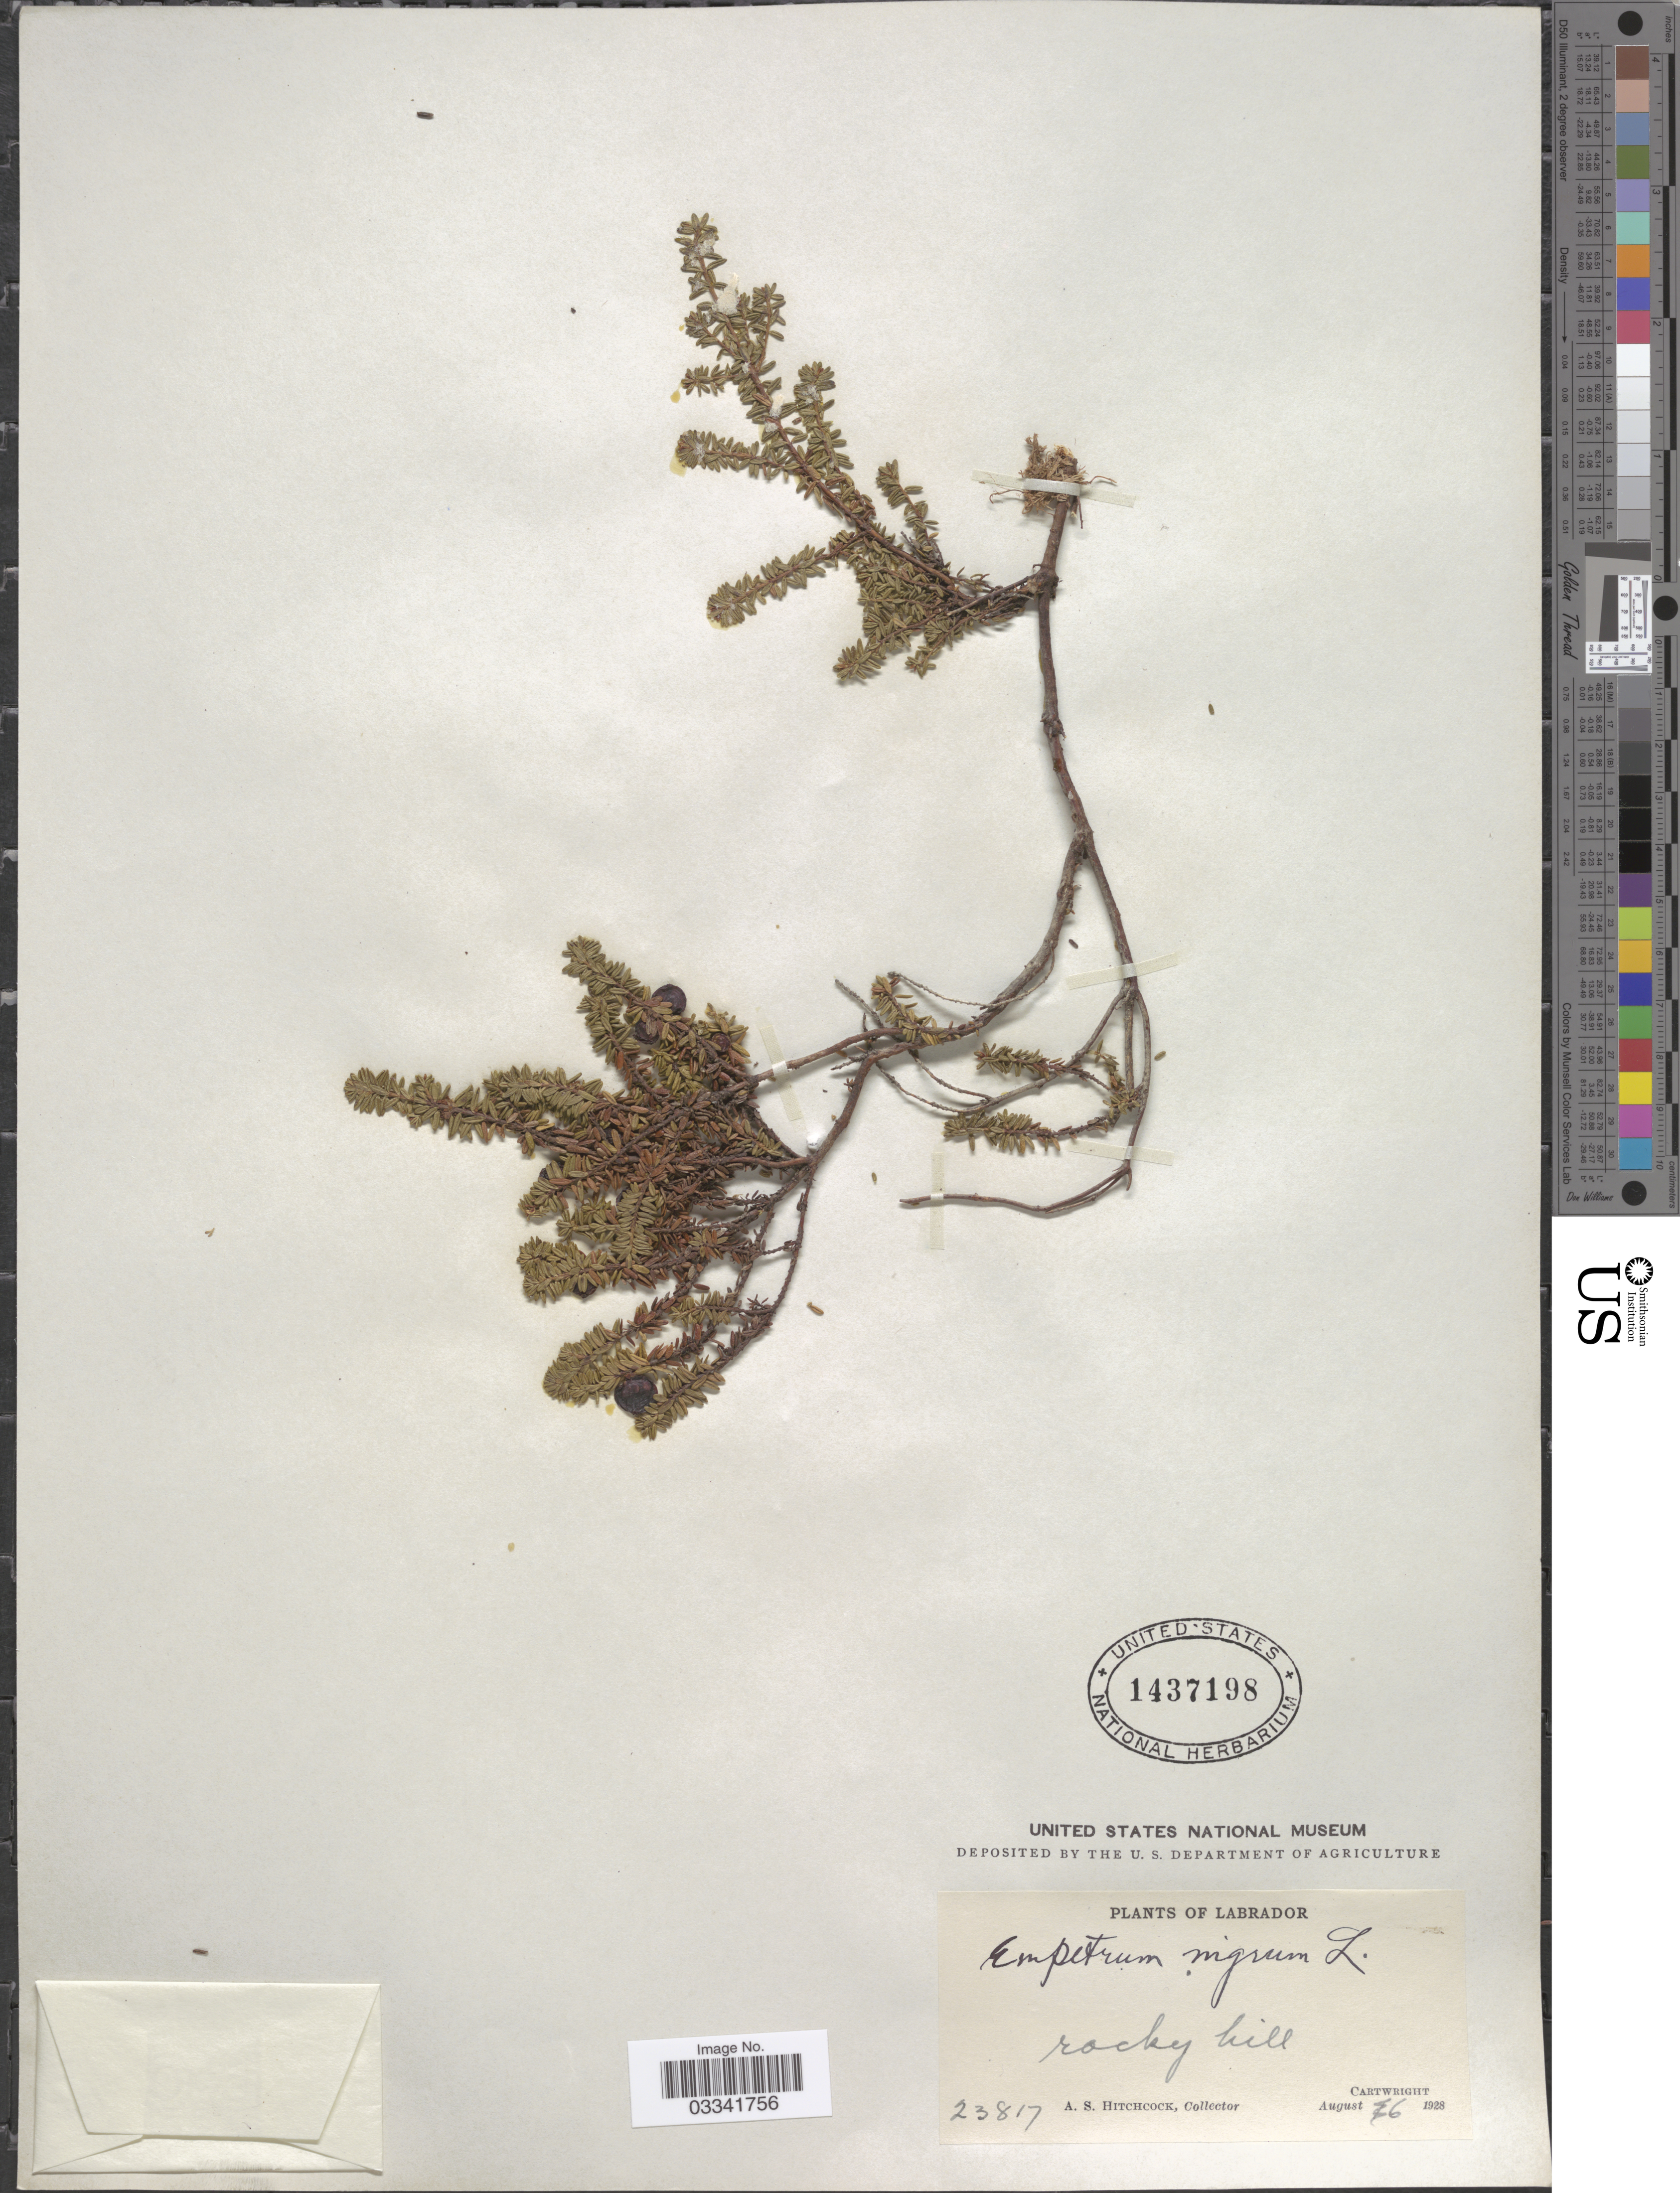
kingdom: Plantae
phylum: Tracheophyta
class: Magnoliopsida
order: Ericales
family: Ericaceae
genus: Empetrum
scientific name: Empetrum nigrum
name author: L.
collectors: A. S. Hitchcock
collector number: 23817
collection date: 1928-08-06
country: Canada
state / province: Newfoundland and Labrador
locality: Labrador. Cartwright.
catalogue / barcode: US 1437198